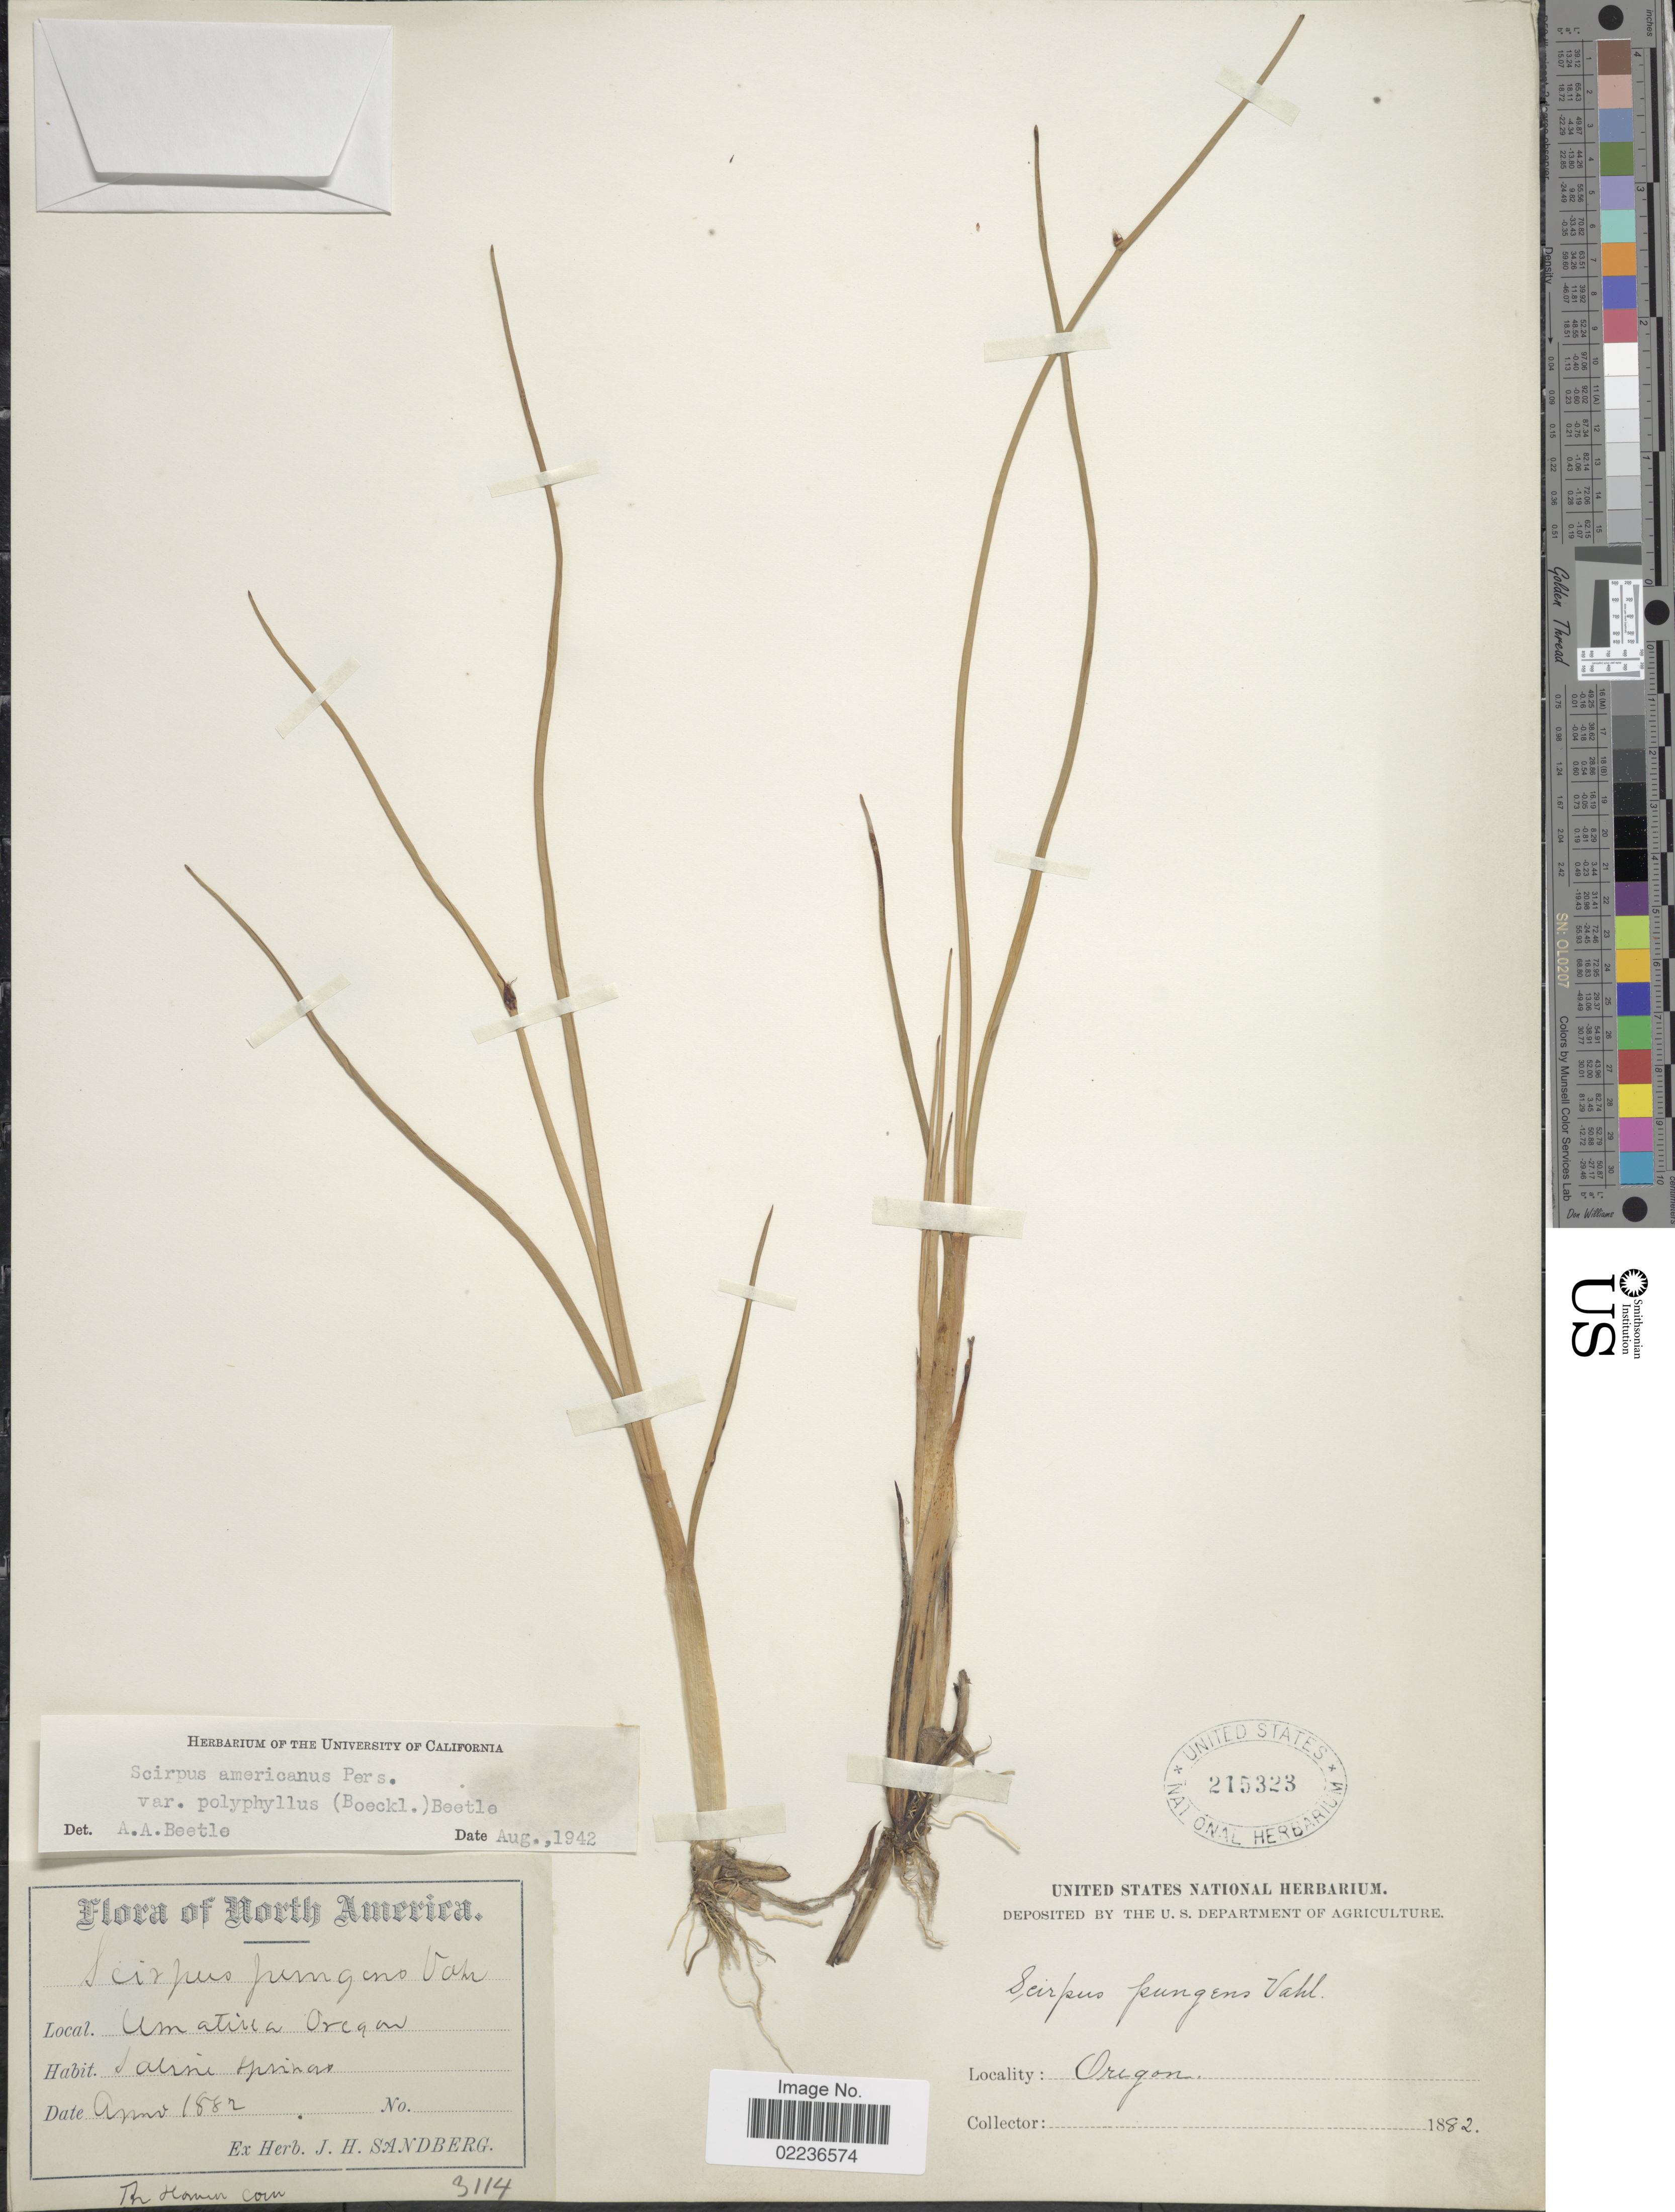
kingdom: Plantae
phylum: Tracheophyta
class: Liliopsida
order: Poales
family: Cyperaceae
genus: Schoenoplectus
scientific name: Schoenoplectus pungens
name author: (Vahl) Palla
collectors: ex. herb. J. H. Sandberg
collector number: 3114?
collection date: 1882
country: United States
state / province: Oregon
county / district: Umatilla County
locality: Umatilla. Saline springs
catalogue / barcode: US 215323